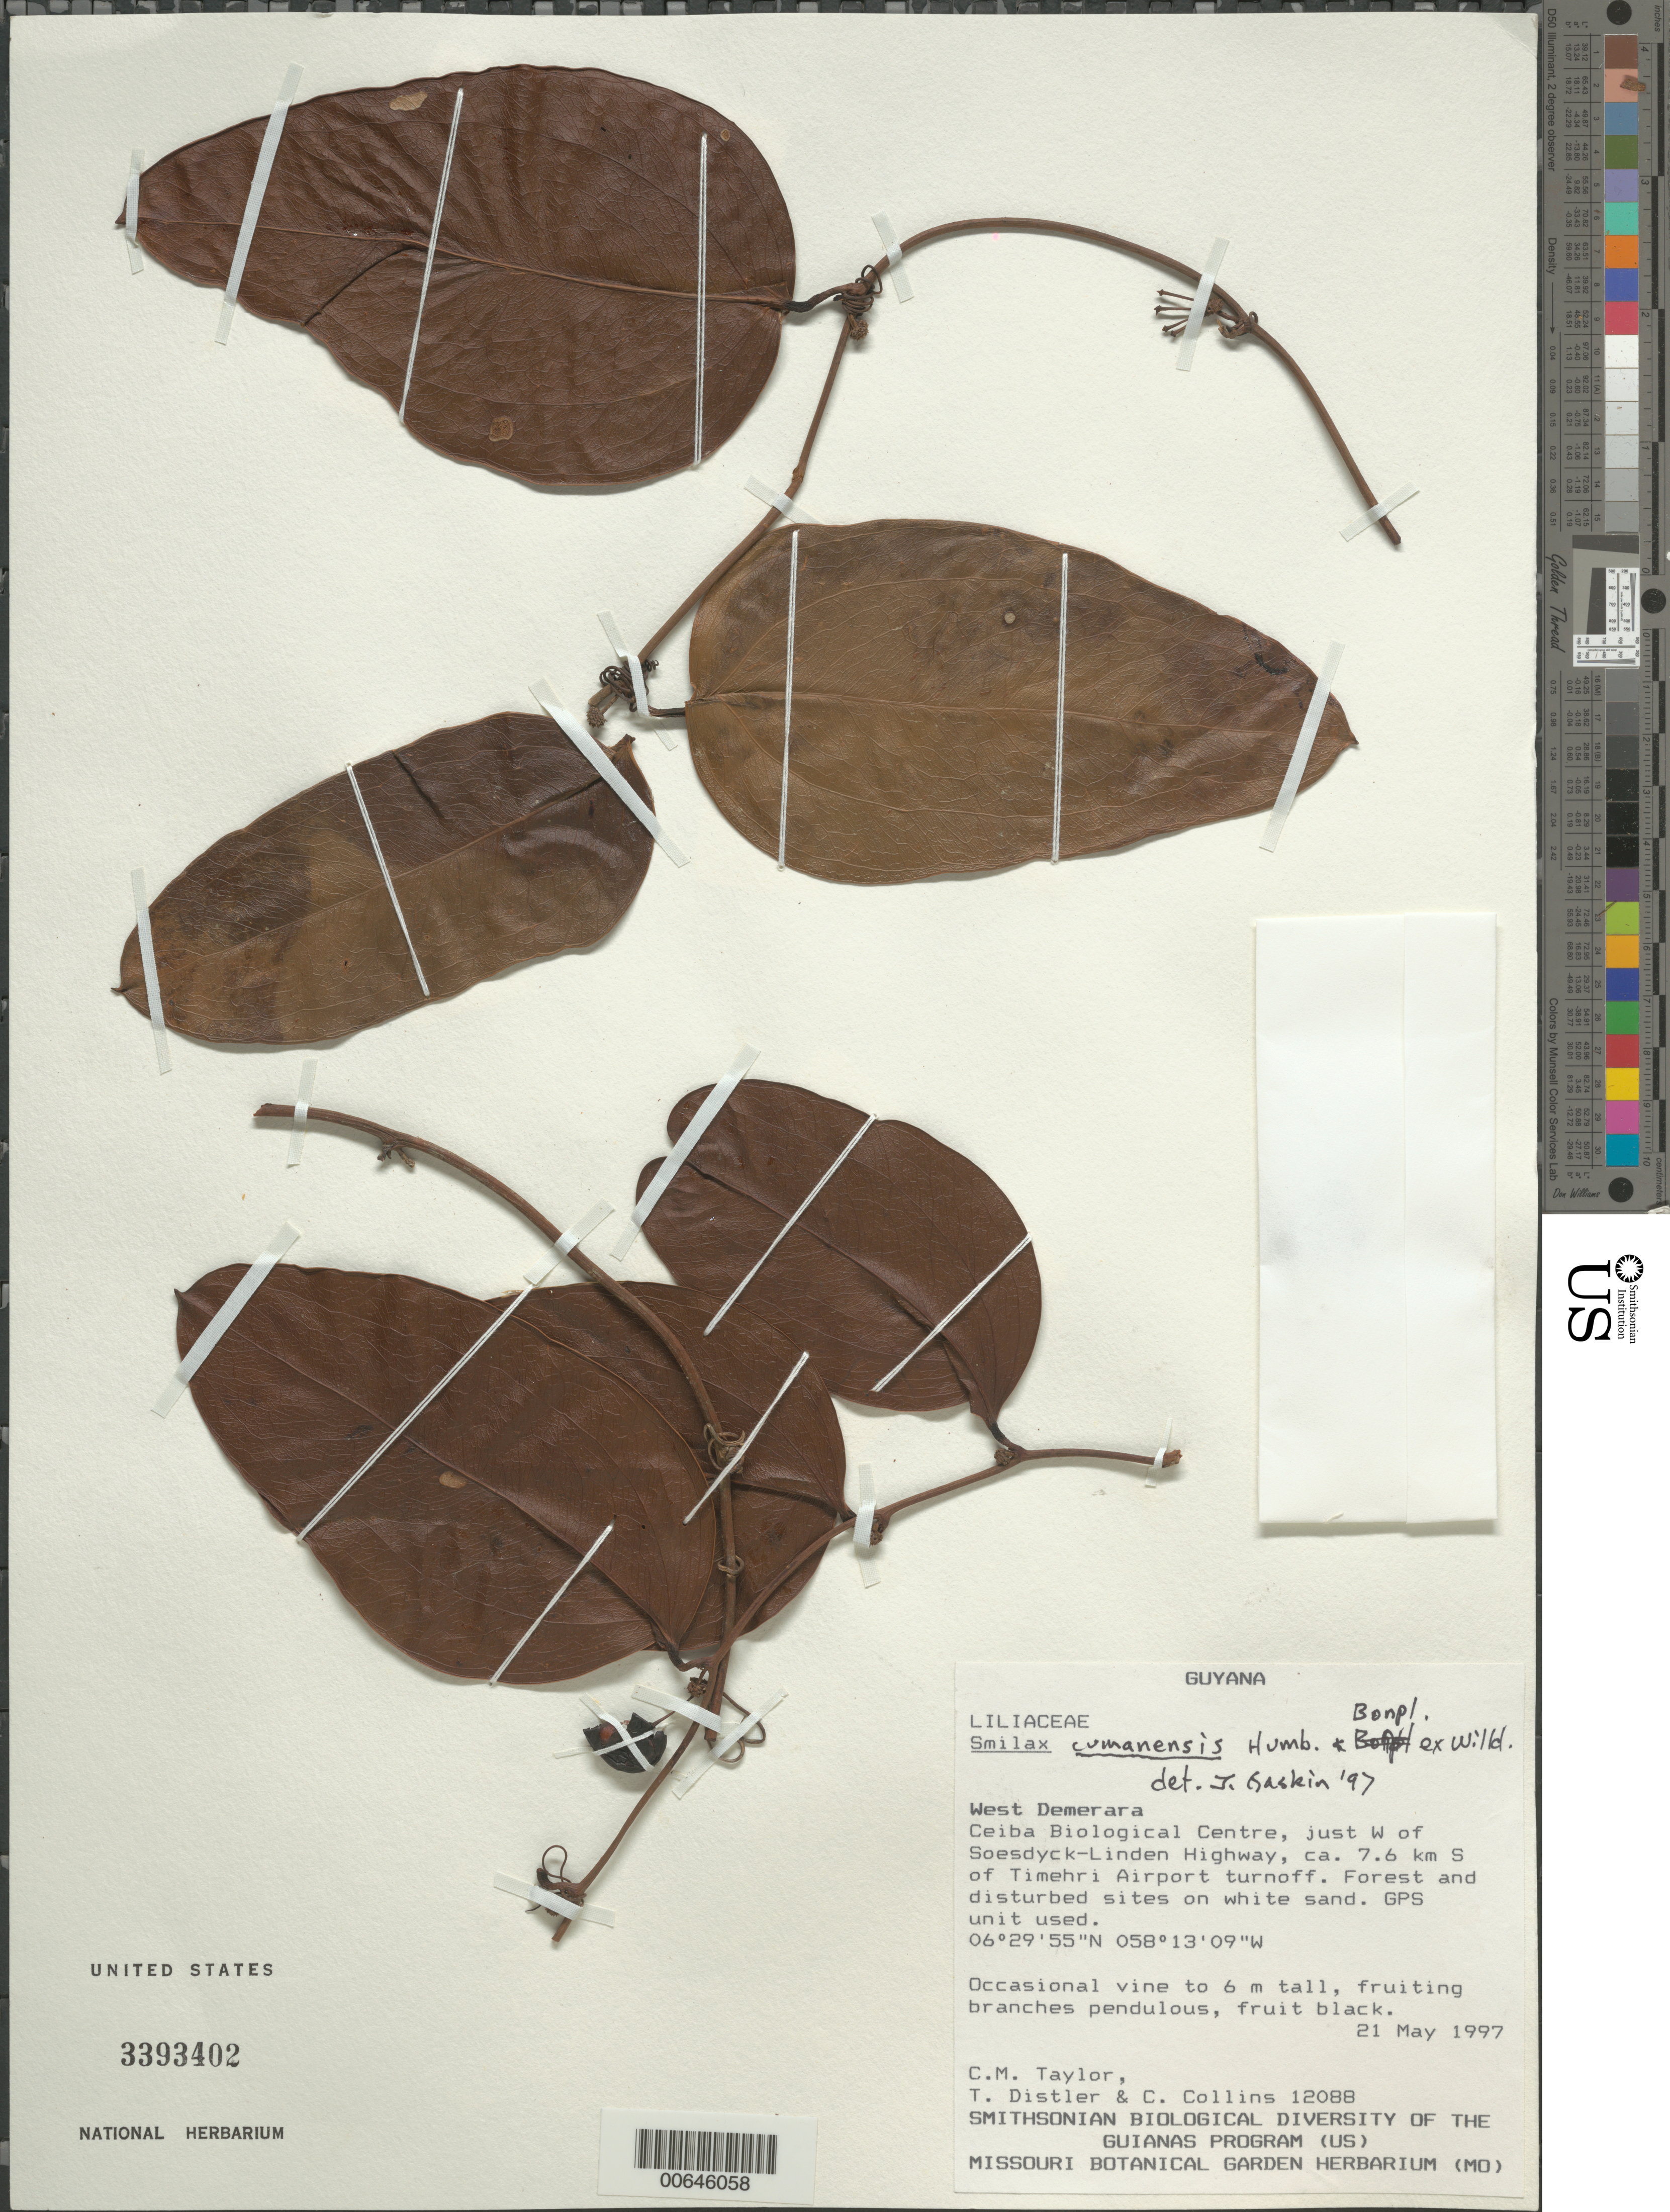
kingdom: Plantae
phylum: Tracheophyta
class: Liliopsida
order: Liliales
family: Smilacaceae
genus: Smilax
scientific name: Smilax cumanensis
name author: Humb. & Bonpl. ex Willd.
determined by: Gaskin, J. F.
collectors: C. M. Taylor, T. Distler & C. Collins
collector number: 12088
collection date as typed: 21 May 1997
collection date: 1997-05-21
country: Guyana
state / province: Demerara-Mahaica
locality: Ceiba Biological Centre, just W of Soesdyck-Linden Hwy, ca. 7.6 km S of Timehri Airport turnoff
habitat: Forest & disturbed sites on white sand. Occasional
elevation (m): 15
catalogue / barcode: US 3393402